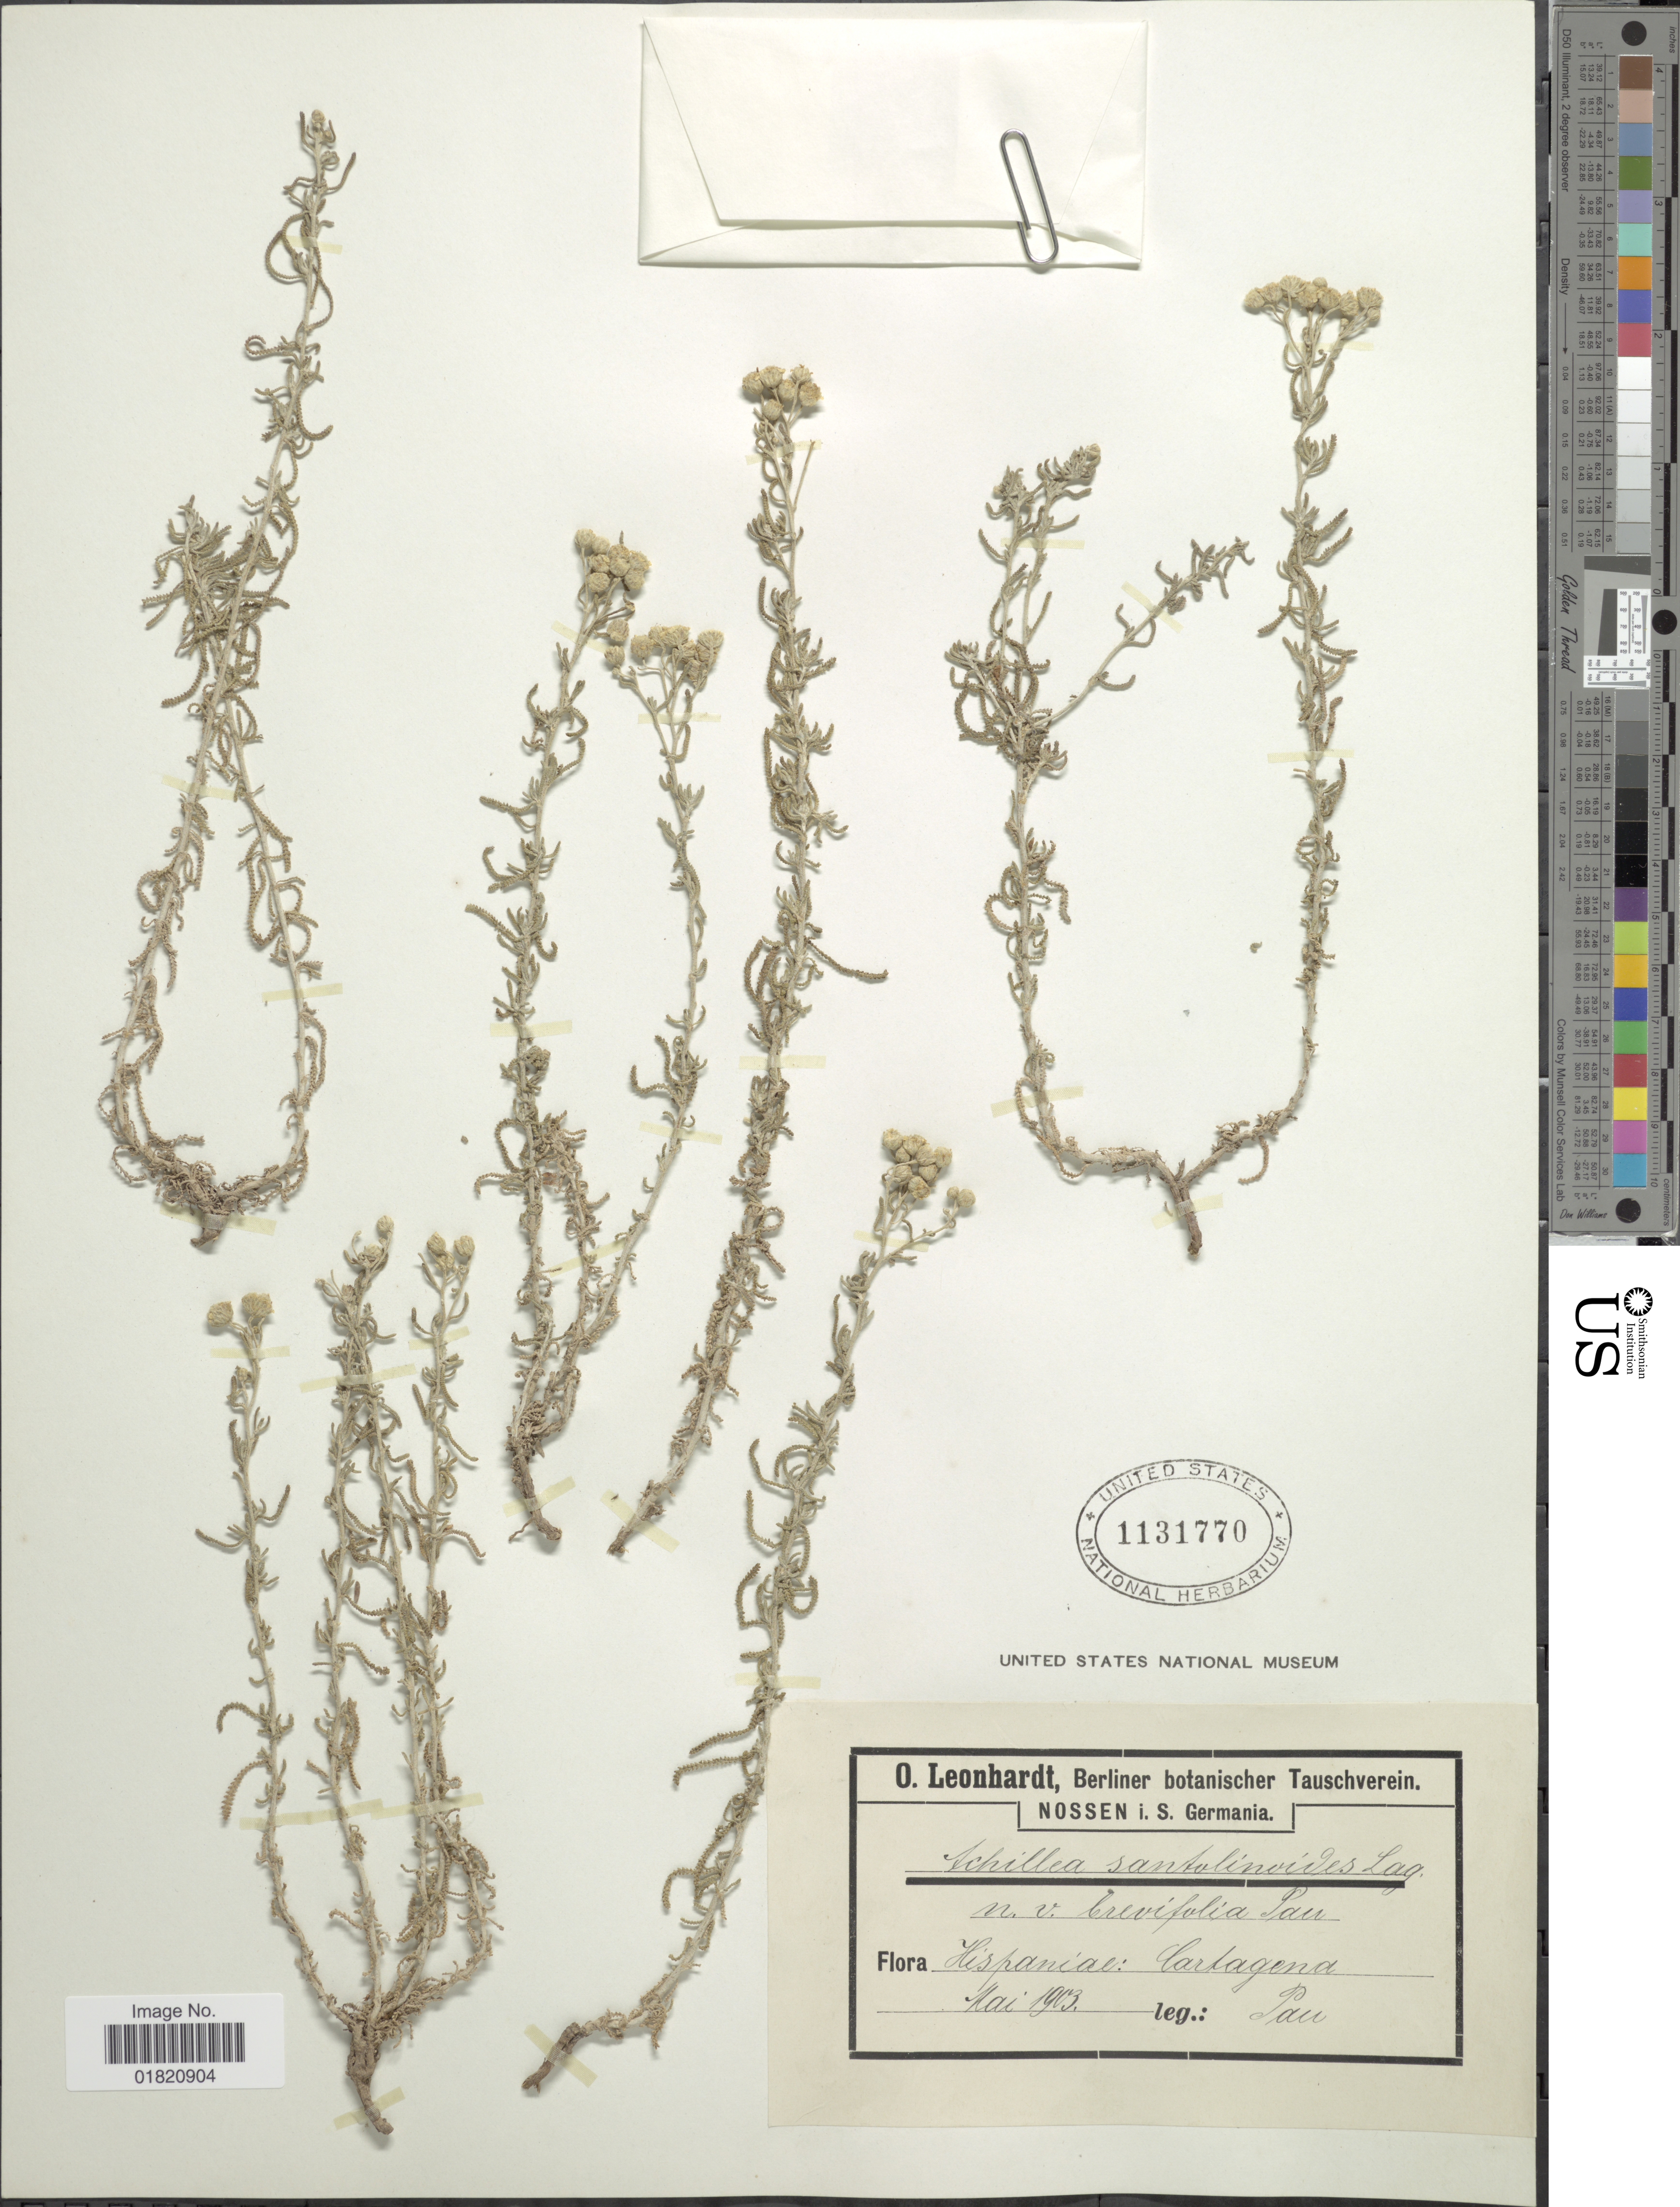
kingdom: Plantae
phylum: Tracheophyta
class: Magnoliopsida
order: Asterales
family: Asteraceae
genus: Achillea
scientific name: Achillea santolinoides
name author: Lag.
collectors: Pau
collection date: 1903-05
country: Spain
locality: Cartagena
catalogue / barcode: US 1131770